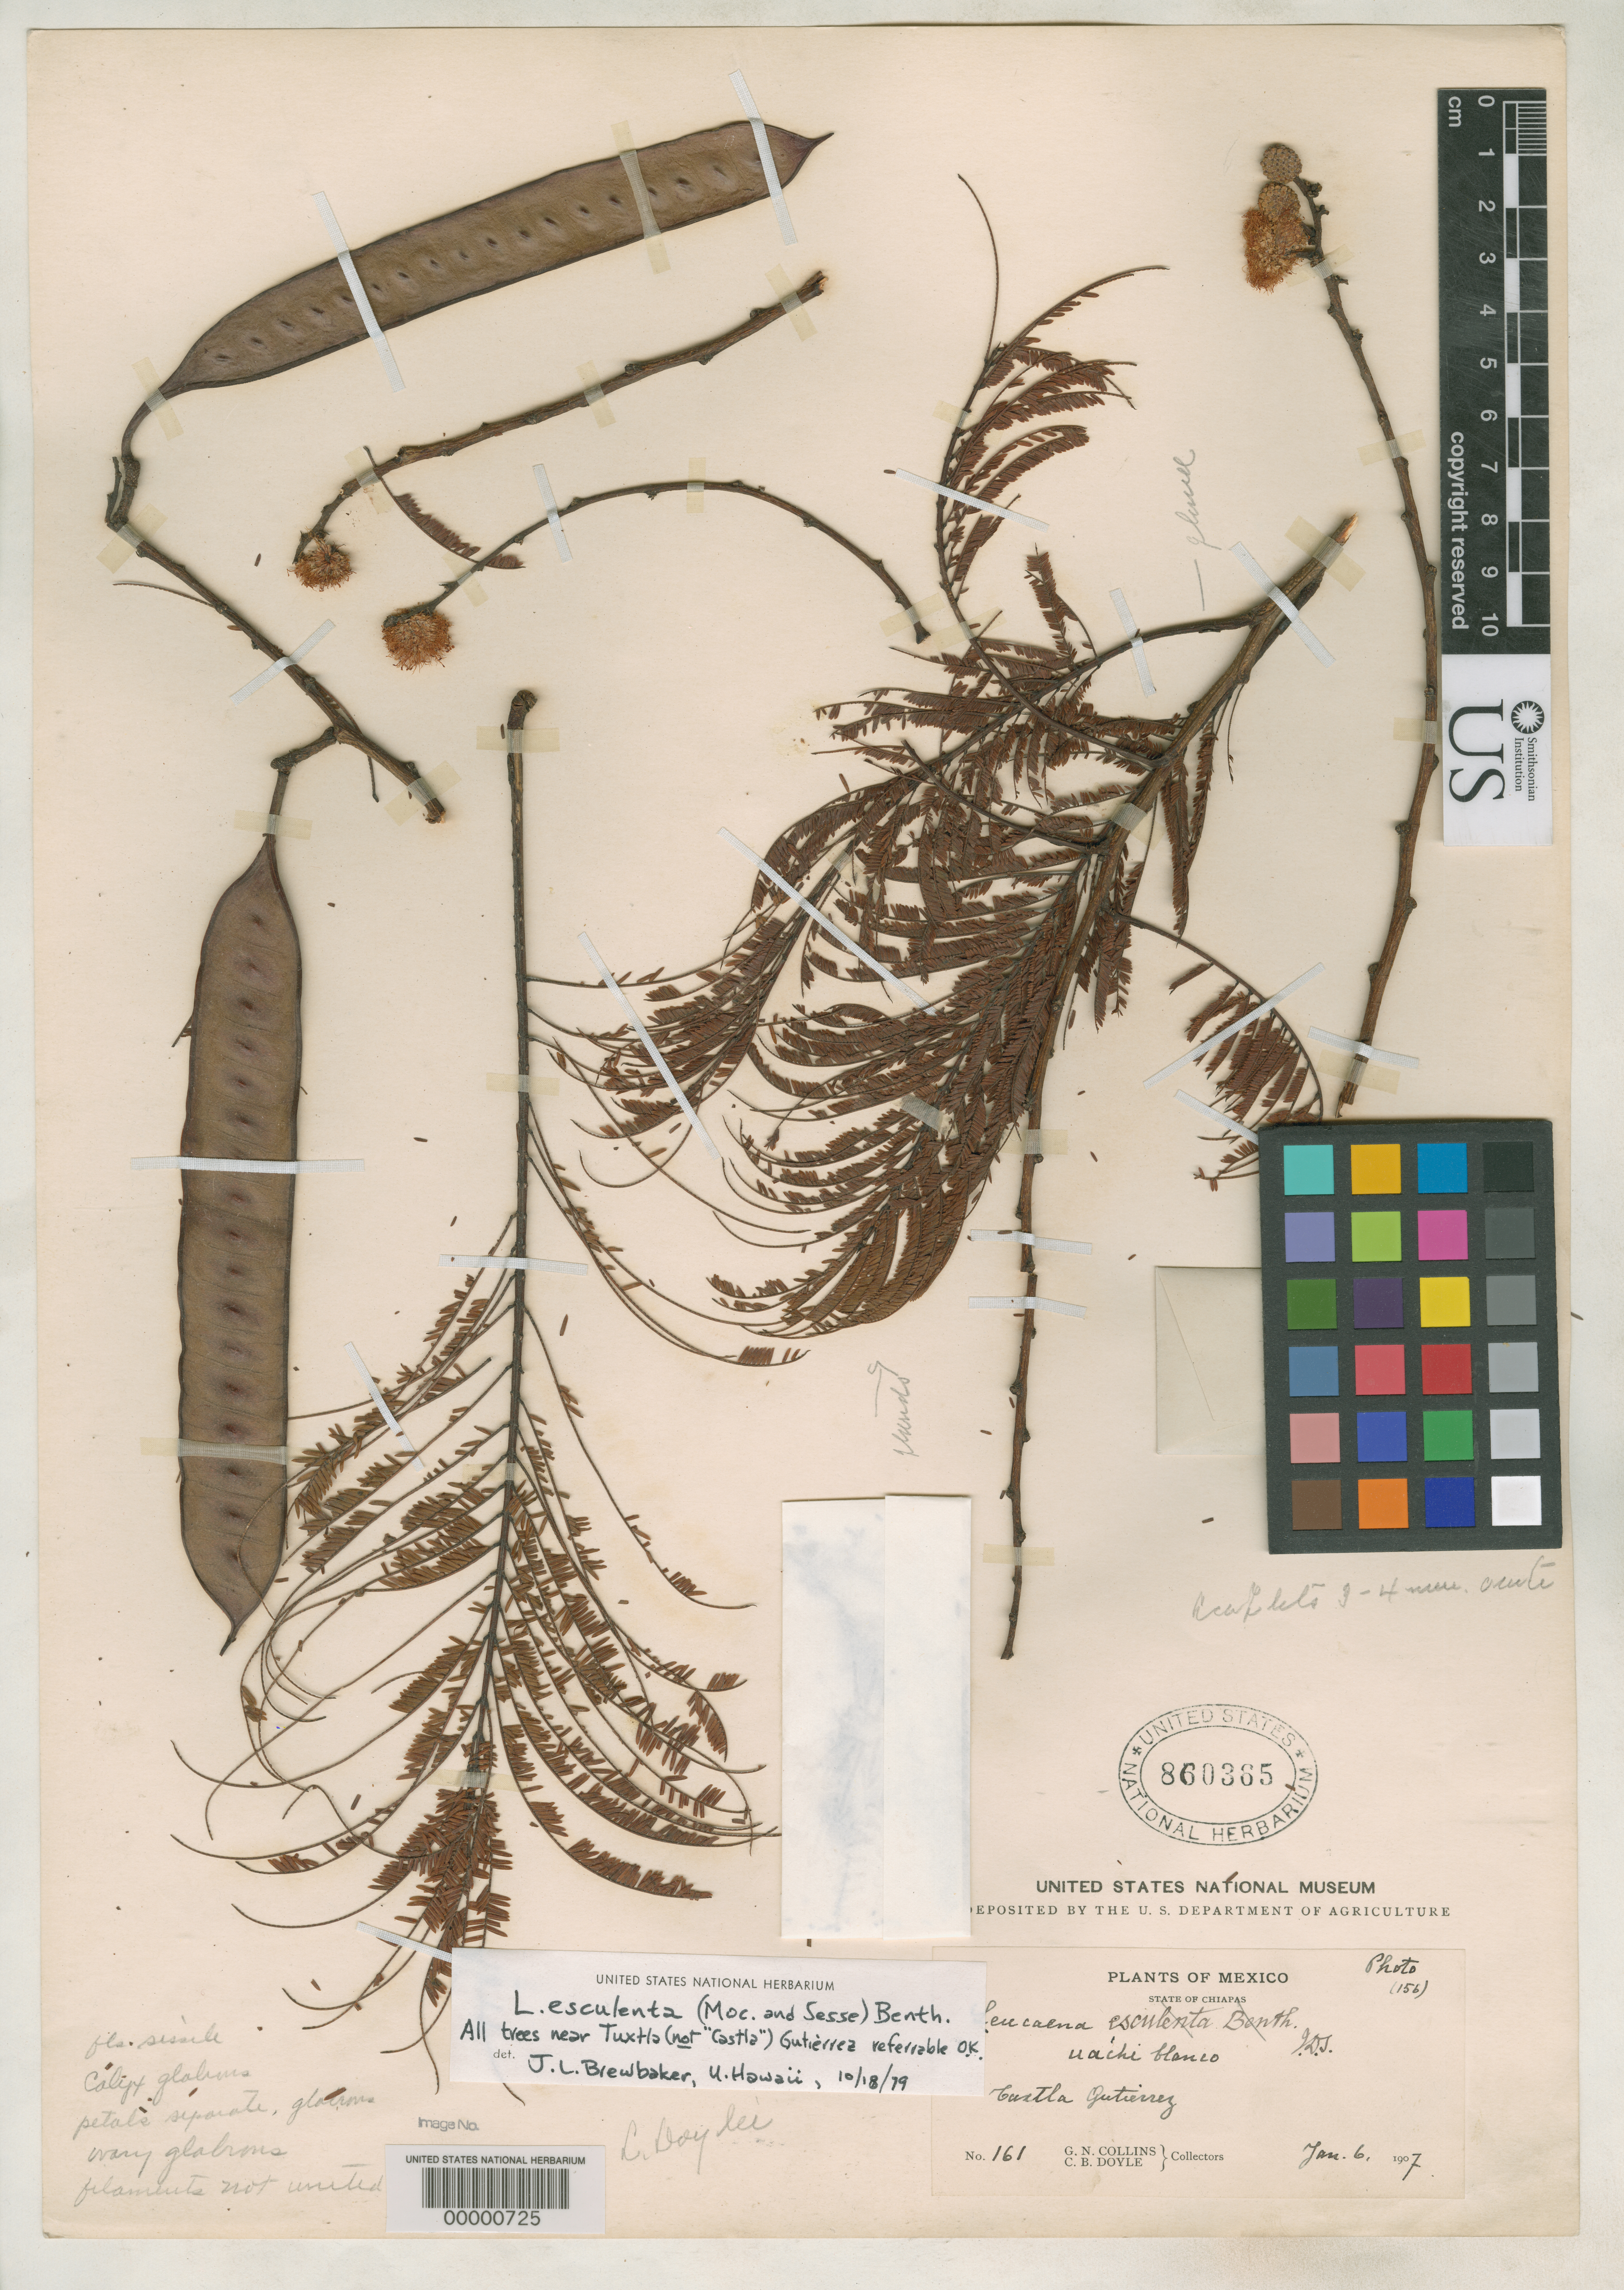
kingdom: Plantae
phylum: Tracheophyta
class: Magnoliopsida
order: Fabales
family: Fabaceae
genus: Leucaena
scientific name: Leucaena doylei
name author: Britton & Rose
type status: Type Collection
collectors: G. Collins & C. Doyle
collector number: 161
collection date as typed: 06 Jan 1907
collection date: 1907-01-06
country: Mexico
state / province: Chiapas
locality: Tuxtla Gutierrez.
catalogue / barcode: US 860365